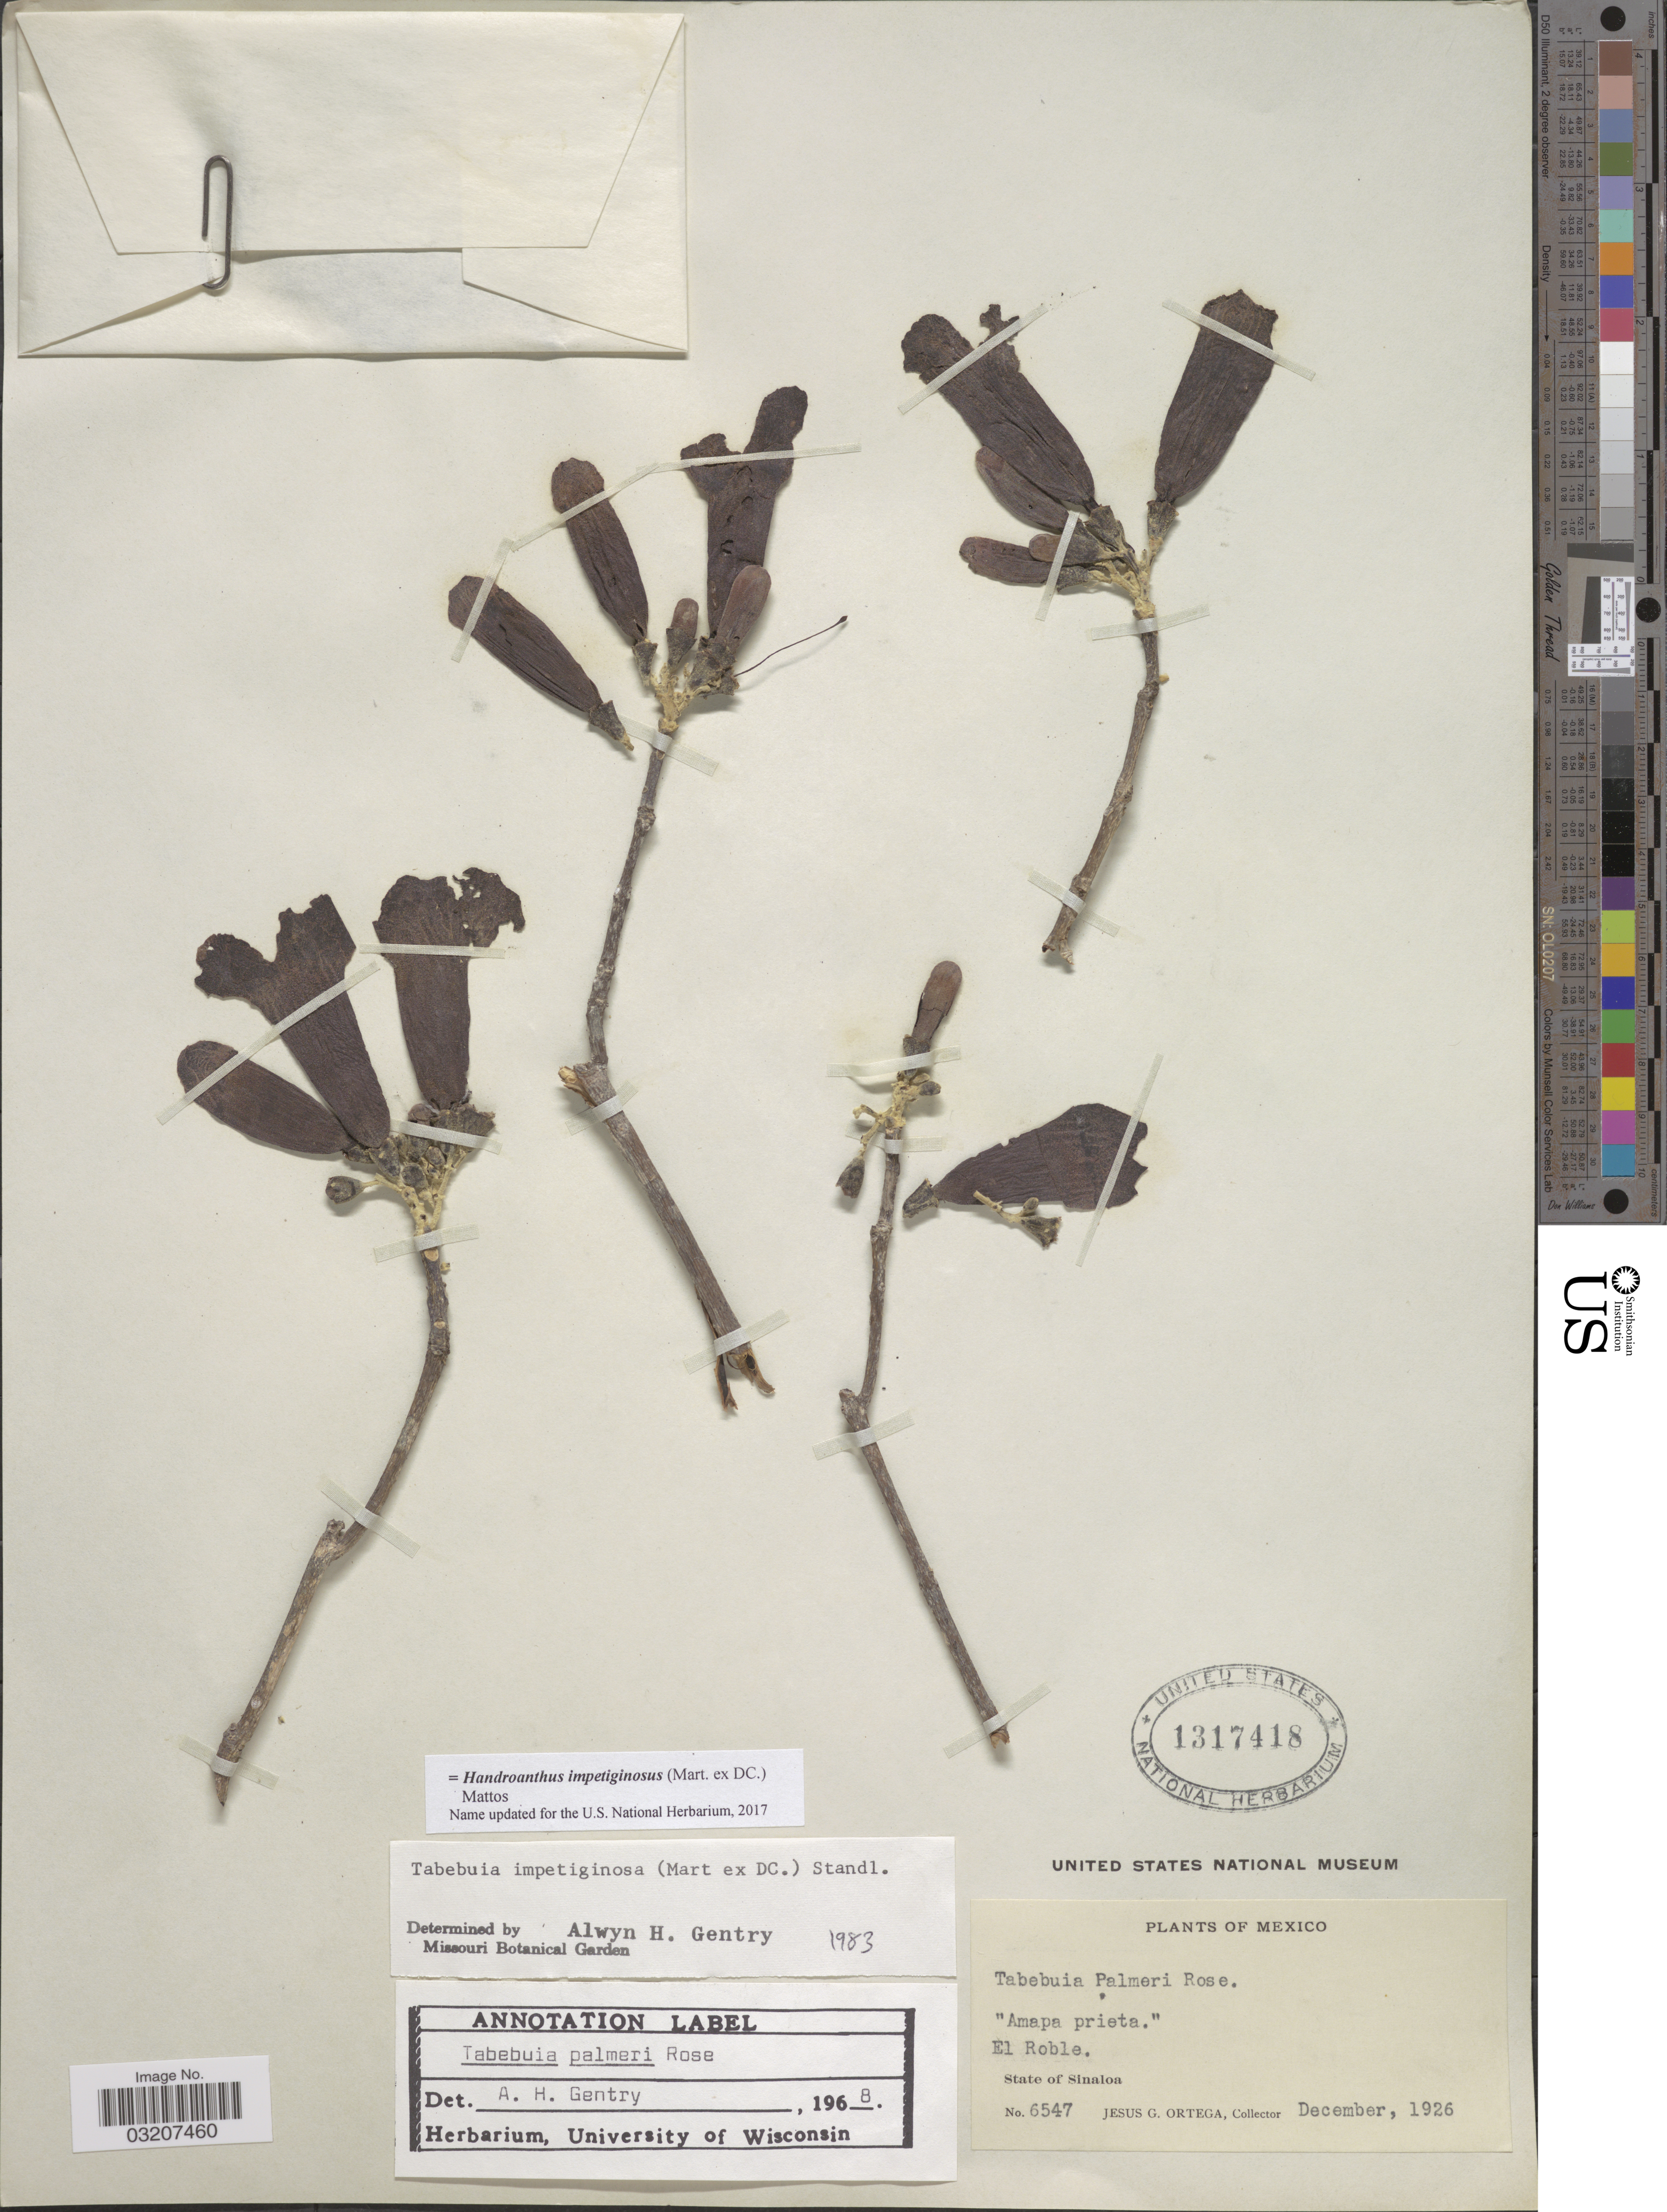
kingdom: Plantae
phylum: Tracheophyta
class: Magnoliopsida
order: Lamiales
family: Bignoniaceae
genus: Handroanthus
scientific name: Handroanthus impetiginosus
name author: (Mart. ex DC.) Mattos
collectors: J. Ortega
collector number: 6547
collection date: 1926-12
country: Mexico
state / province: Sinaloa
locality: El Roble.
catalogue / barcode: US 1317418